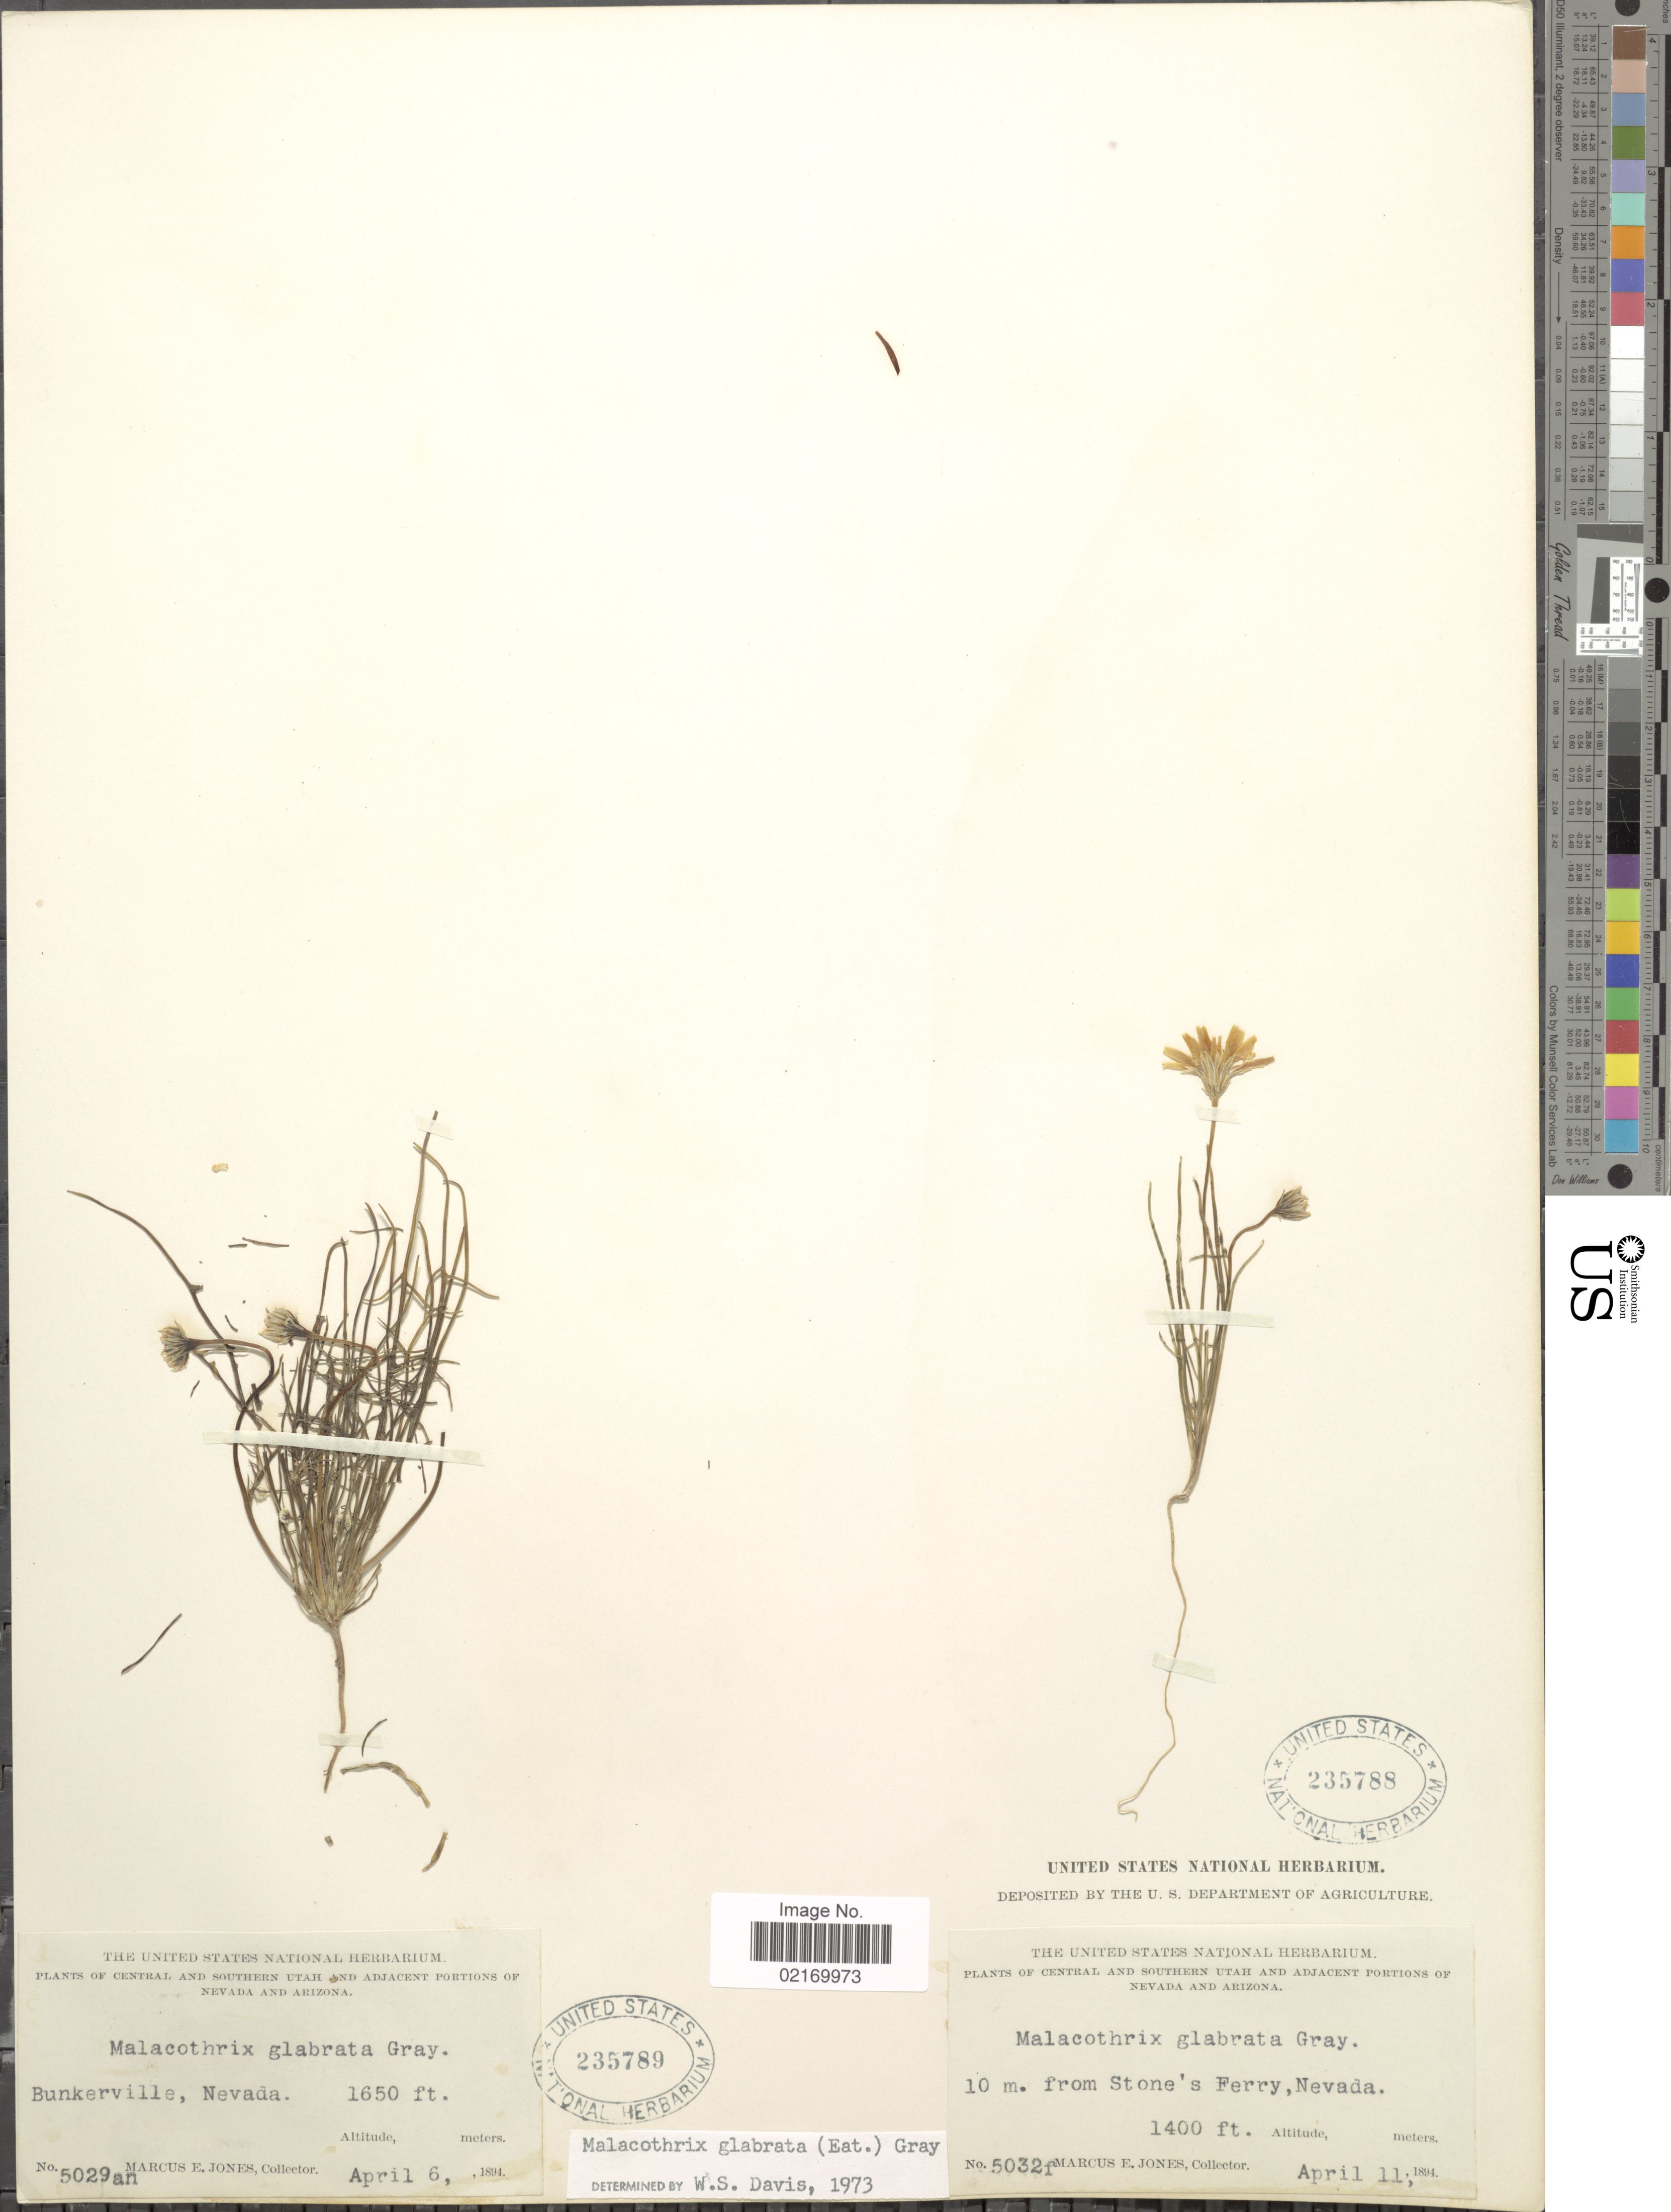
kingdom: Plantae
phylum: Tracheophyta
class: Magnoliopsida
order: Asterales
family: Asteraceae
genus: Malacothrix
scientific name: Malacothrix glabrata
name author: (A. Gray ex D.C. Eaton) A. Gray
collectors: M. E. Jones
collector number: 5032f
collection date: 1894-04-11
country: United States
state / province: Nevada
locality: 10 m. from Stone's Ferry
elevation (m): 427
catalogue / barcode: US 235788-2